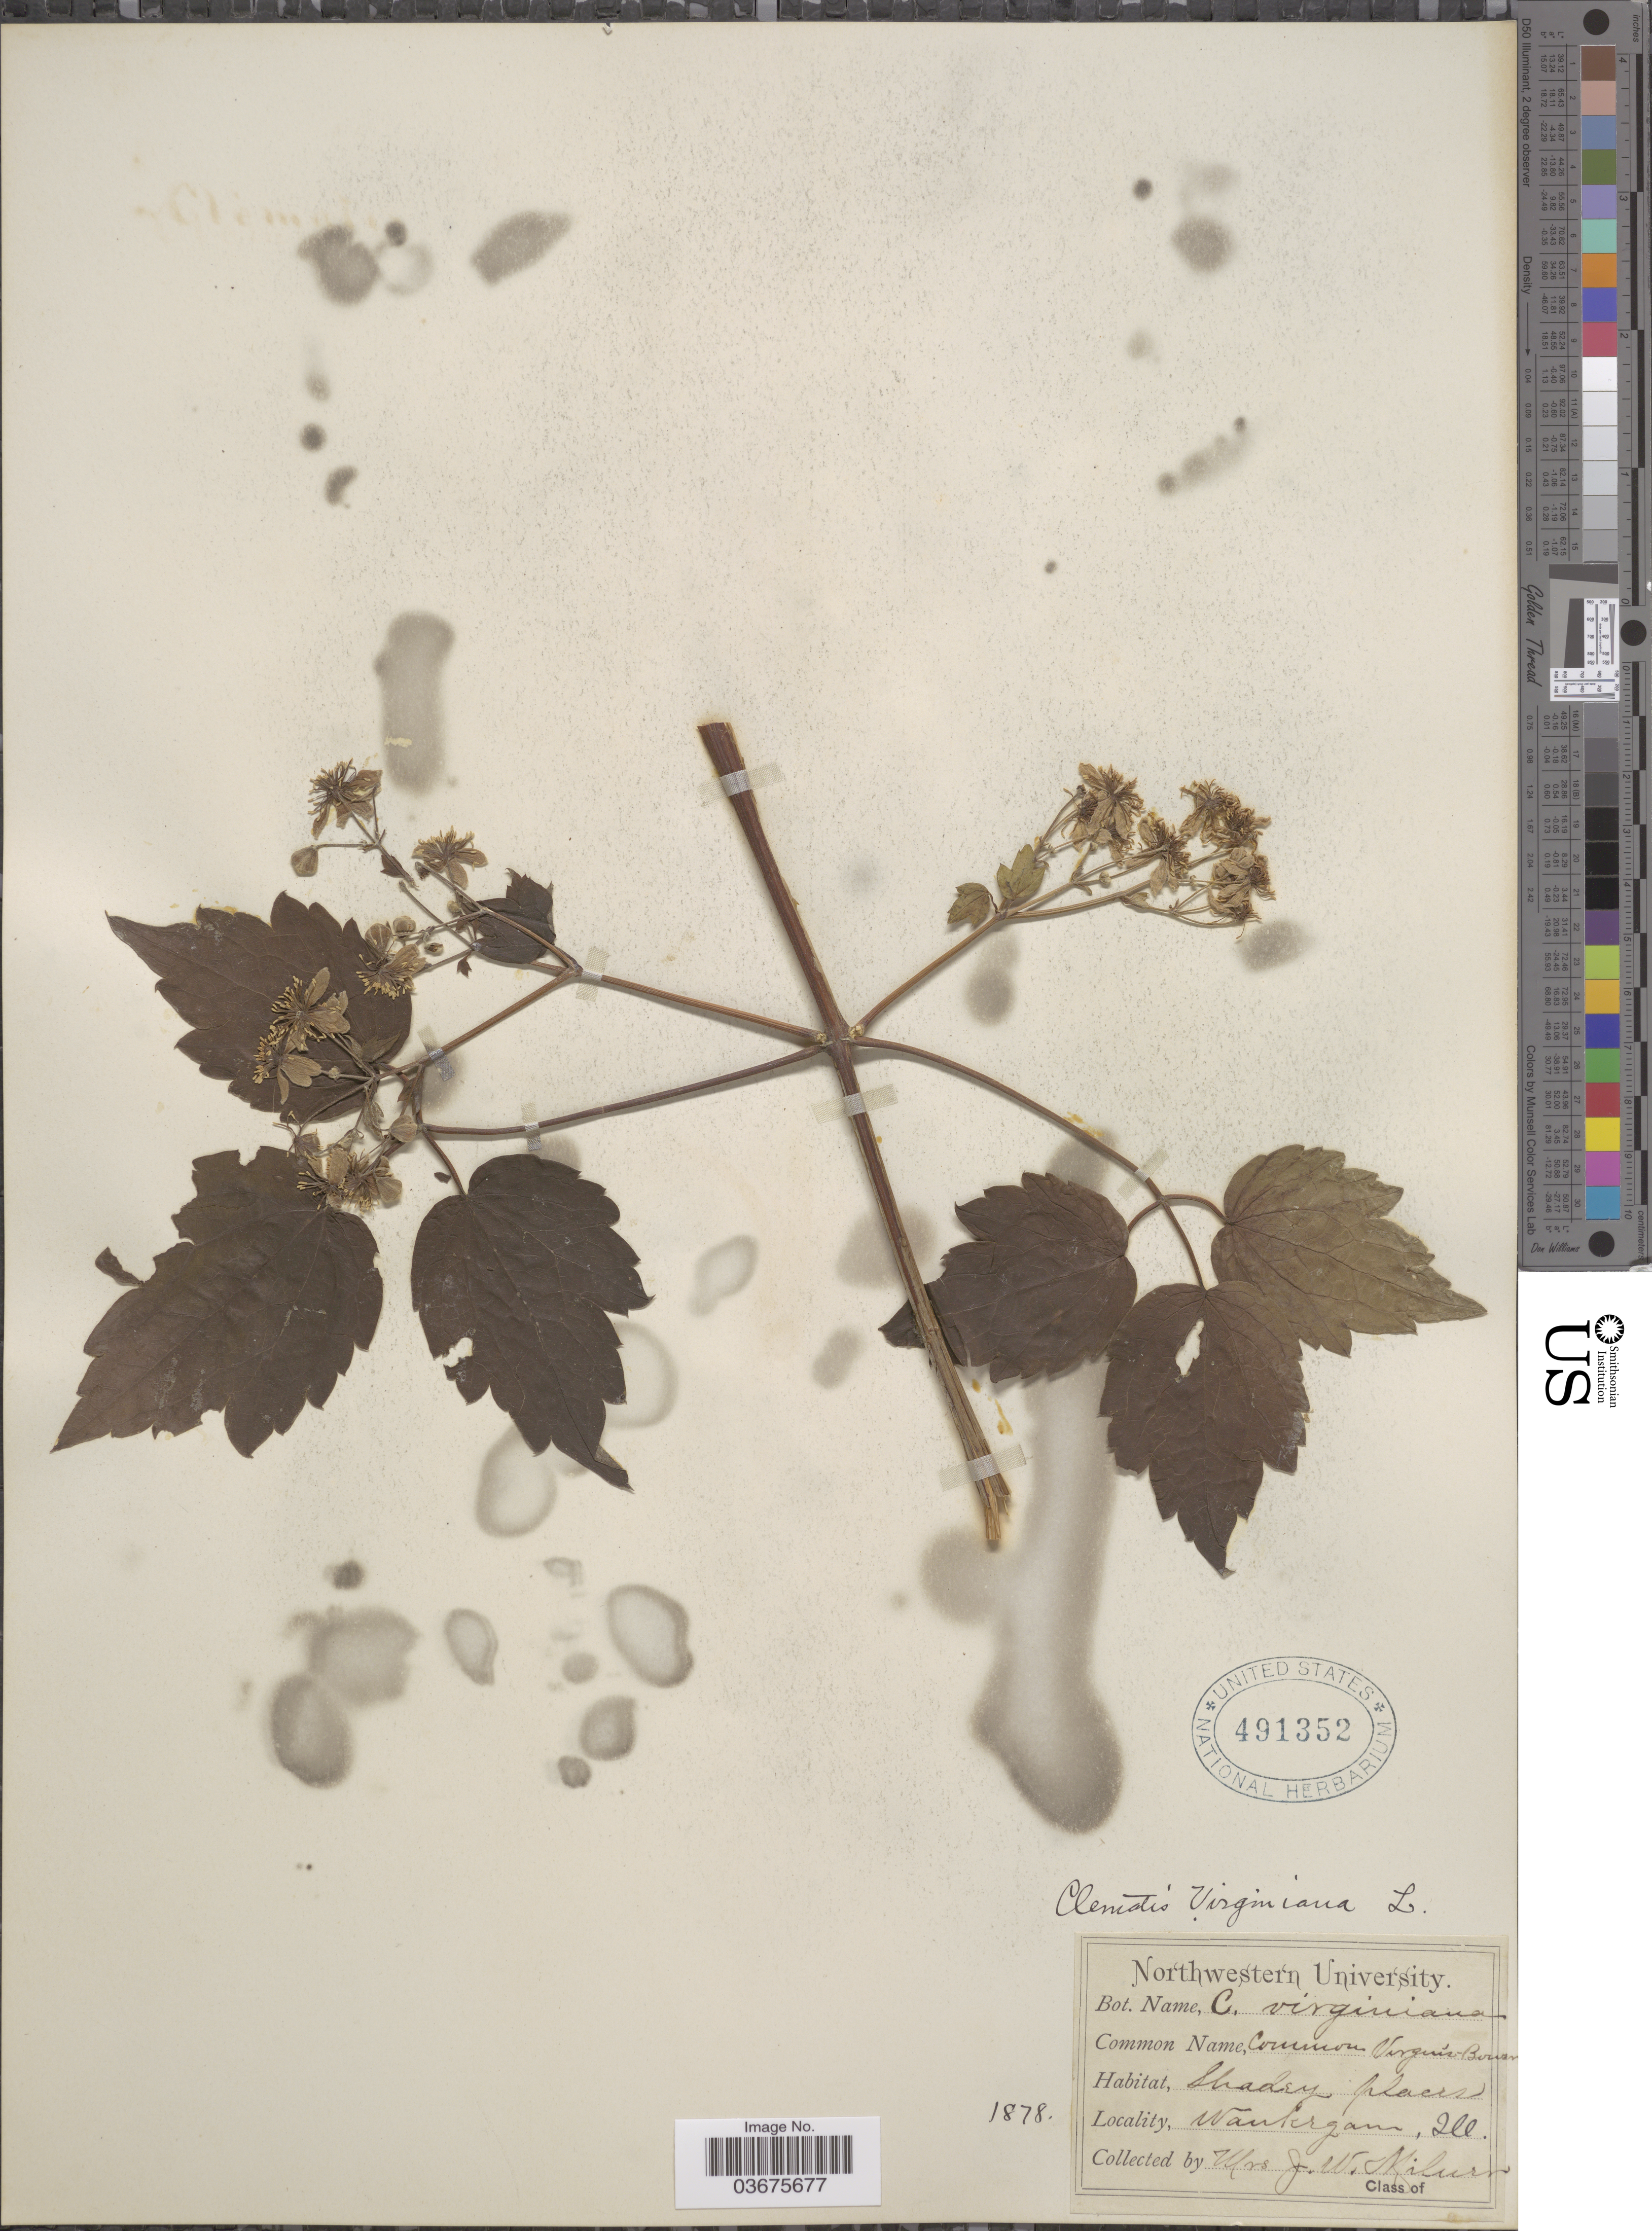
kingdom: Plantae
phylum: Tracheophyta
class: Magnoliopsida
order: Ranunculales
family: Ranunculaceae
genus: Clematis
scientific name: Clematis virginiana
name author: L.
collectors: J. W. Miller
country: United States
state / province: Illinois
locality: Waukegan.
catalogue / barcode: US 491352